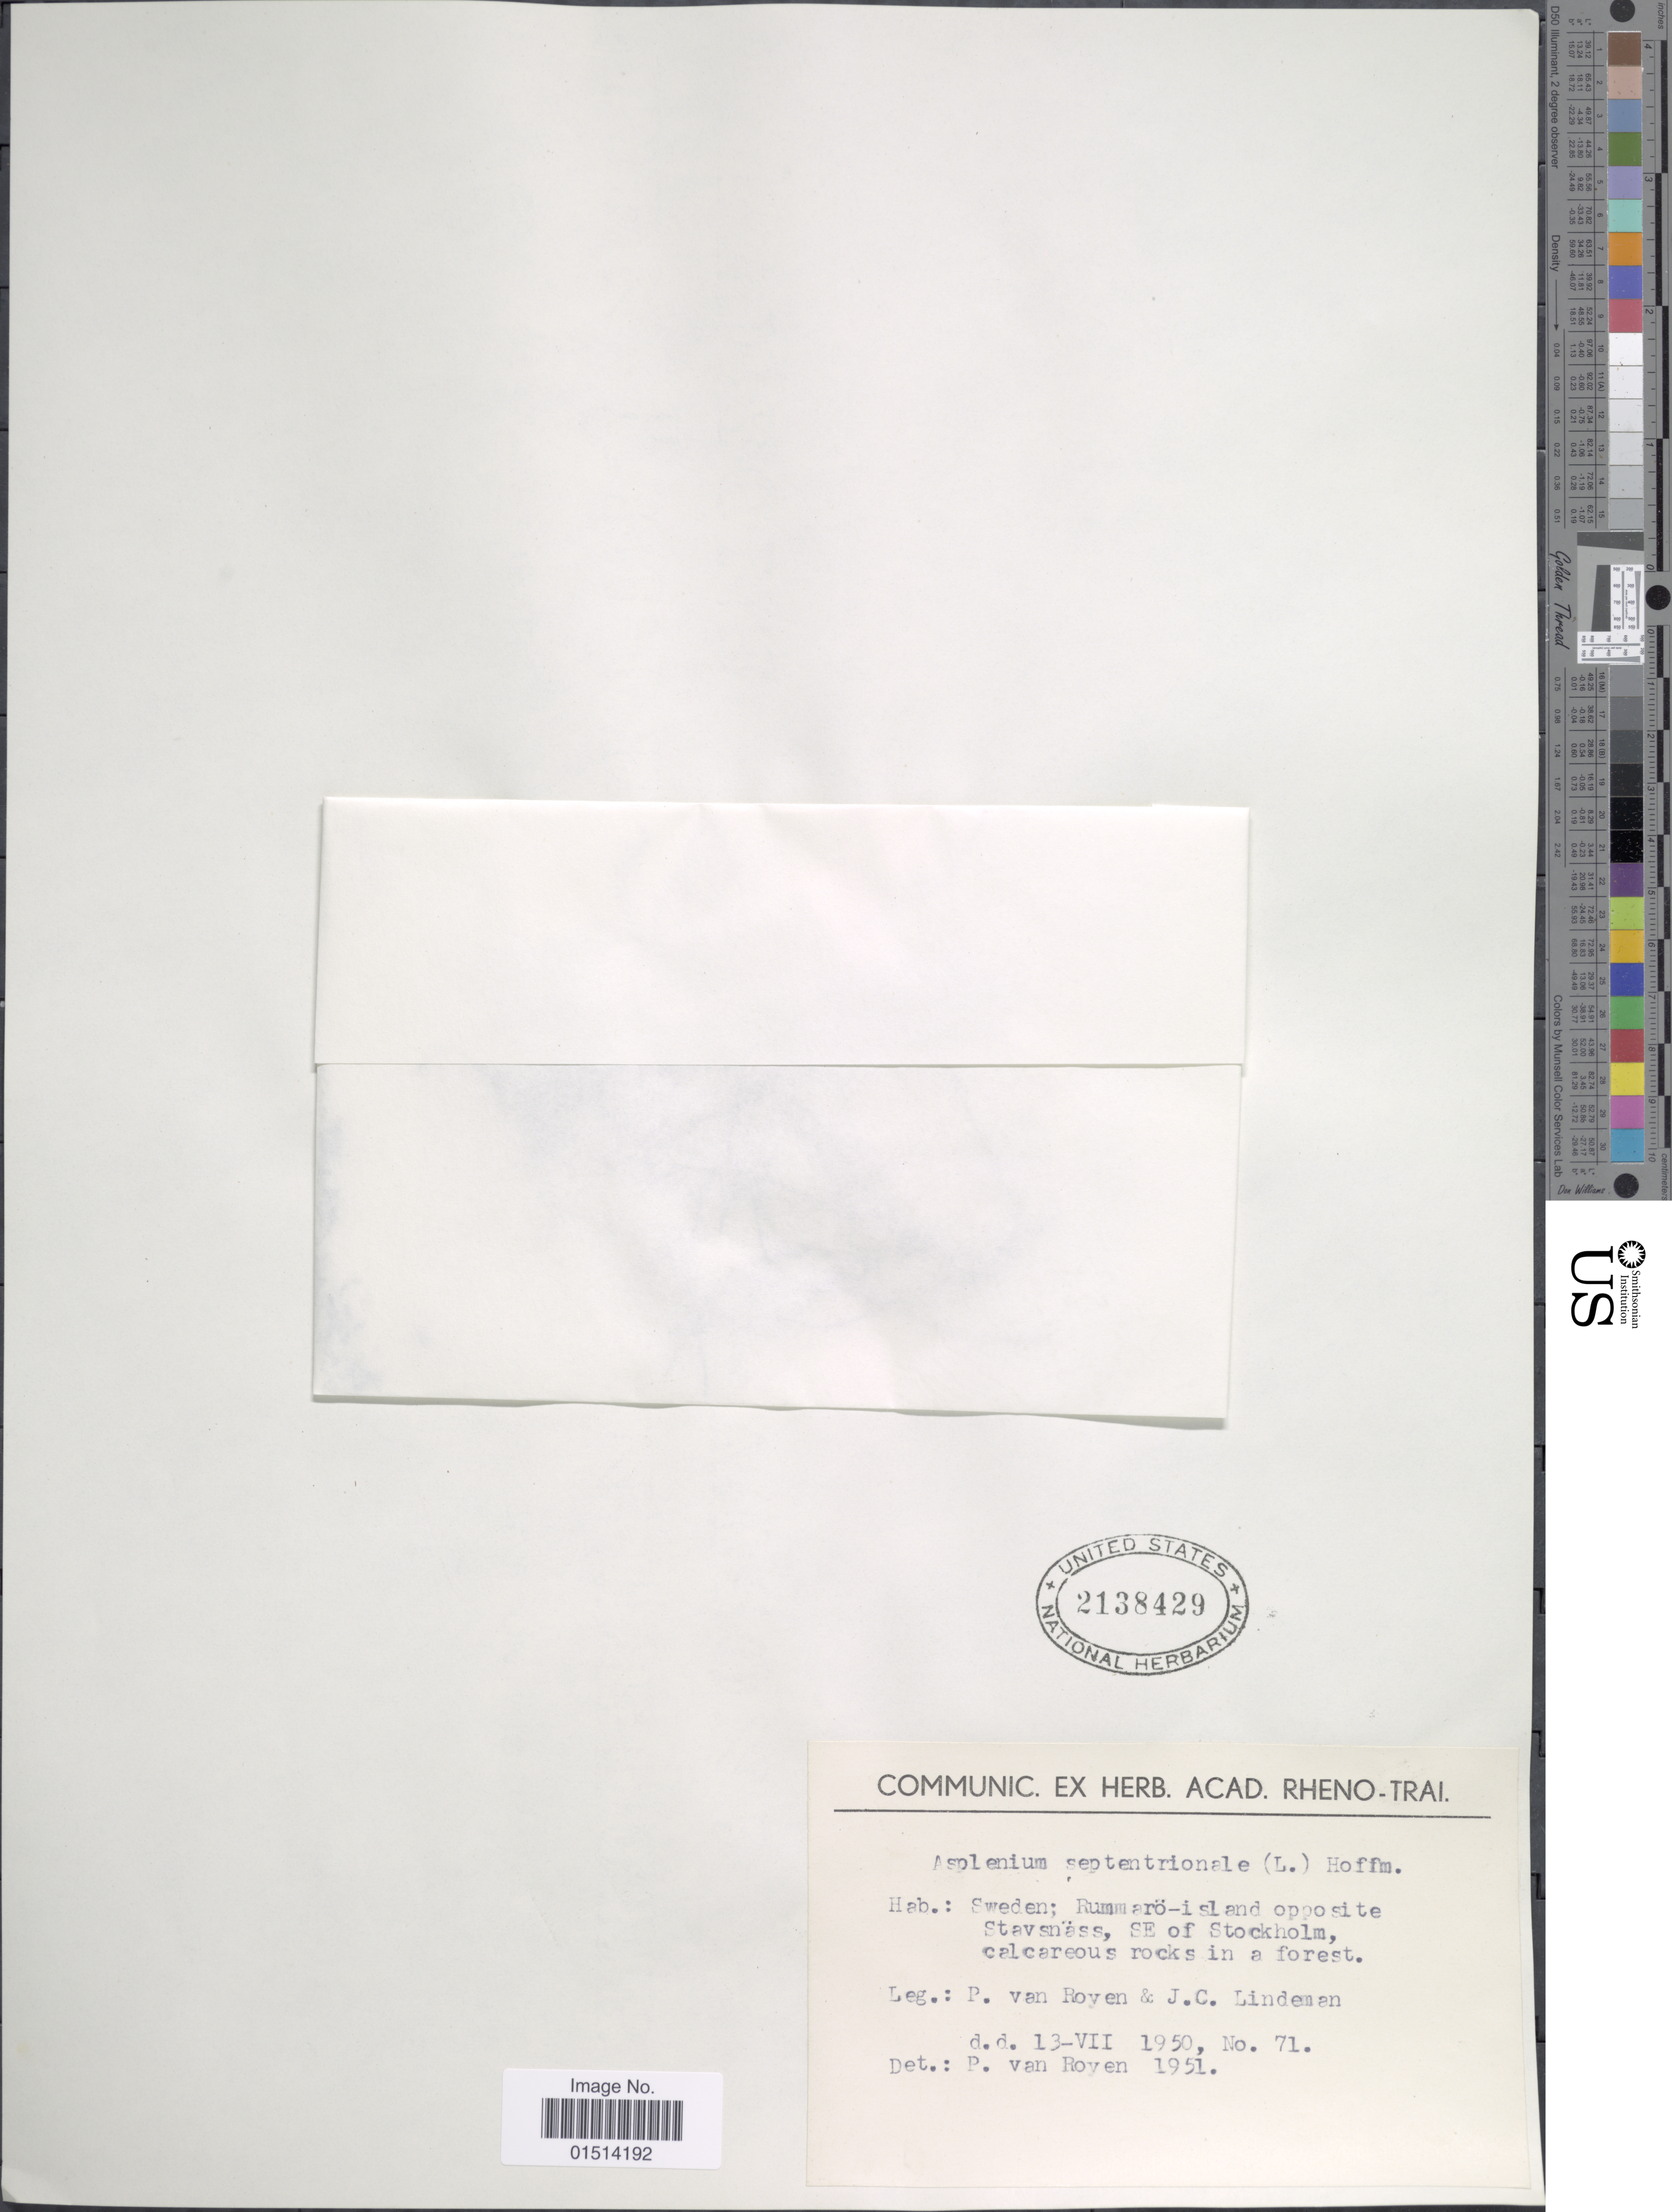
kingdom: Plantae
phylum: Tracheophyta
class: Polypodiopsida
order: Polypodiales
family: Aspleniaceae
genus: Asplenium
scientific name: Asplenium septentrionale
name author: (L.) Hoffm.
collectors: P. van Royen & J. C. Lindeman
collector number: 71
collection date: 1950-07-13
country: Sweden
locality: Sweden; Rummaro-island opposite Stavsnass, SE of Stockholm, calcareous rocks in forest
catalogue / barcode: US 2138429